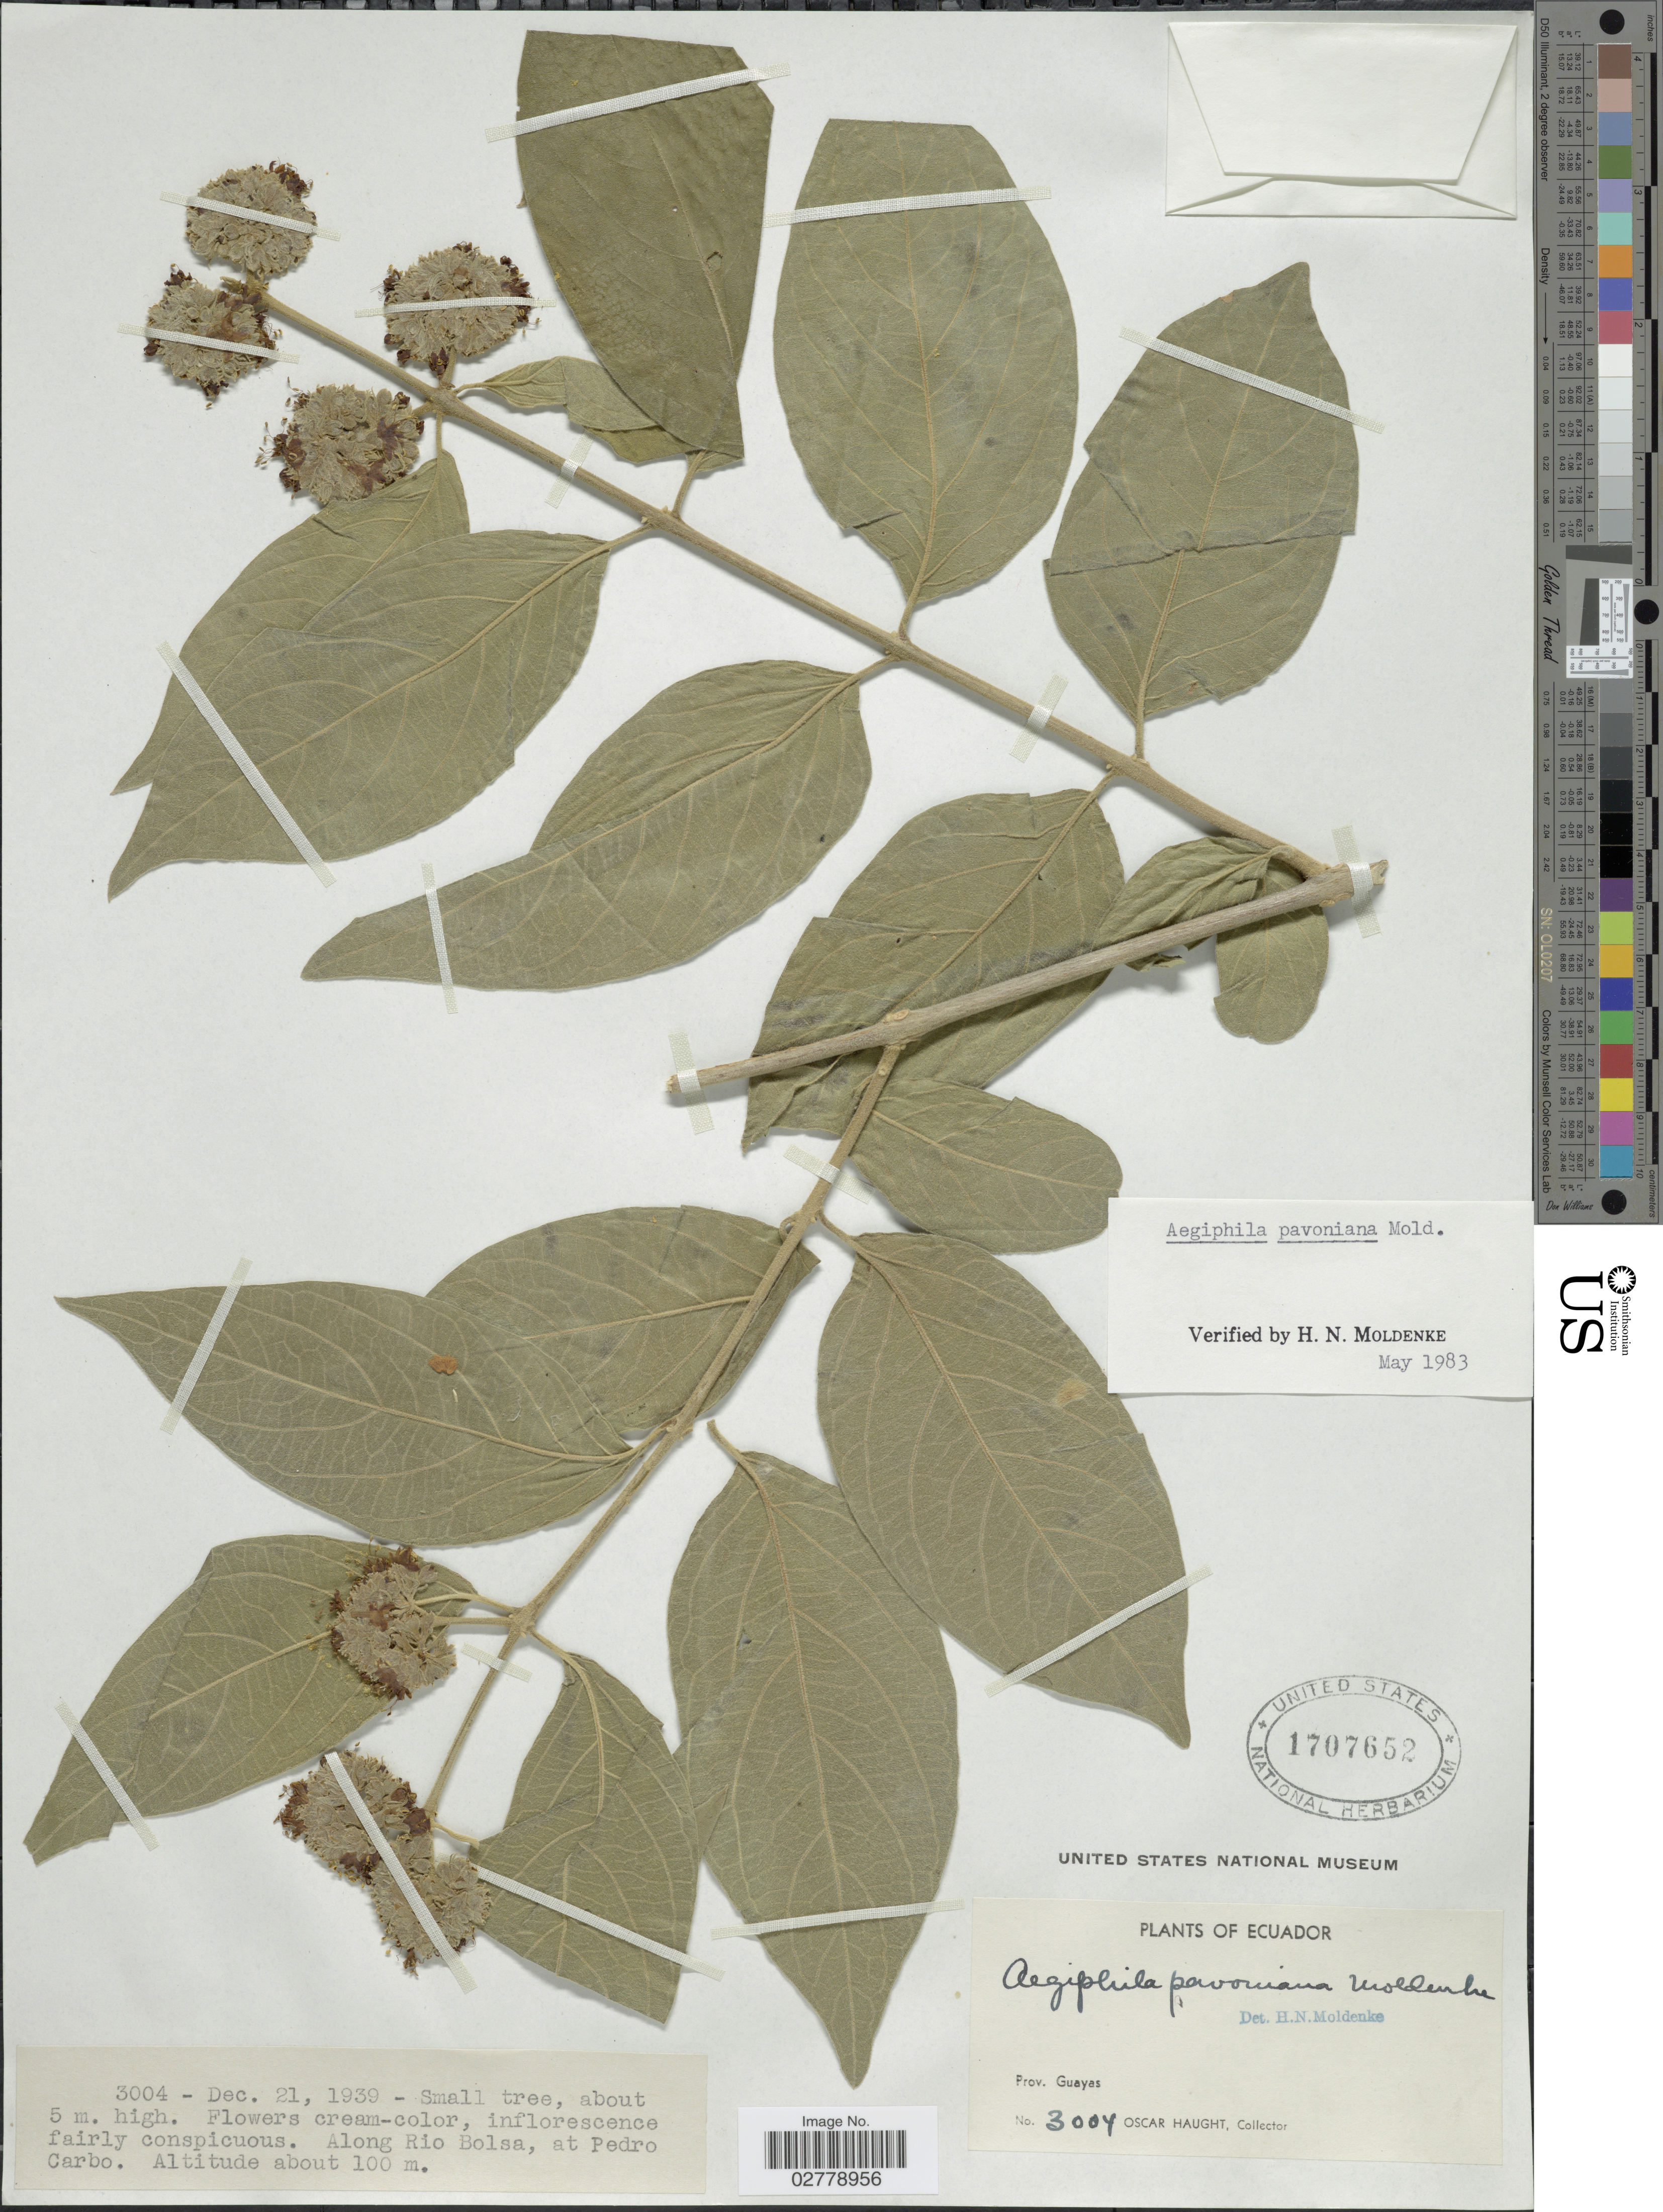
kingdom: Plantae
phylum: Tracheophyta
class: Magnoliopsida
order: Lamiales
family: Lamiaceae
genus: Aegiphila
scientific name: Aegiphila pavoniana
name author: Moldenke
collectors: O. L. Haught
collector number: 3004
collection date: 1939-12-21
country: Ecuador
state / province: Guayas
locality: Along Rio Bolsa, at Pedro Carbo.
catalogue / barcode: US 1707652